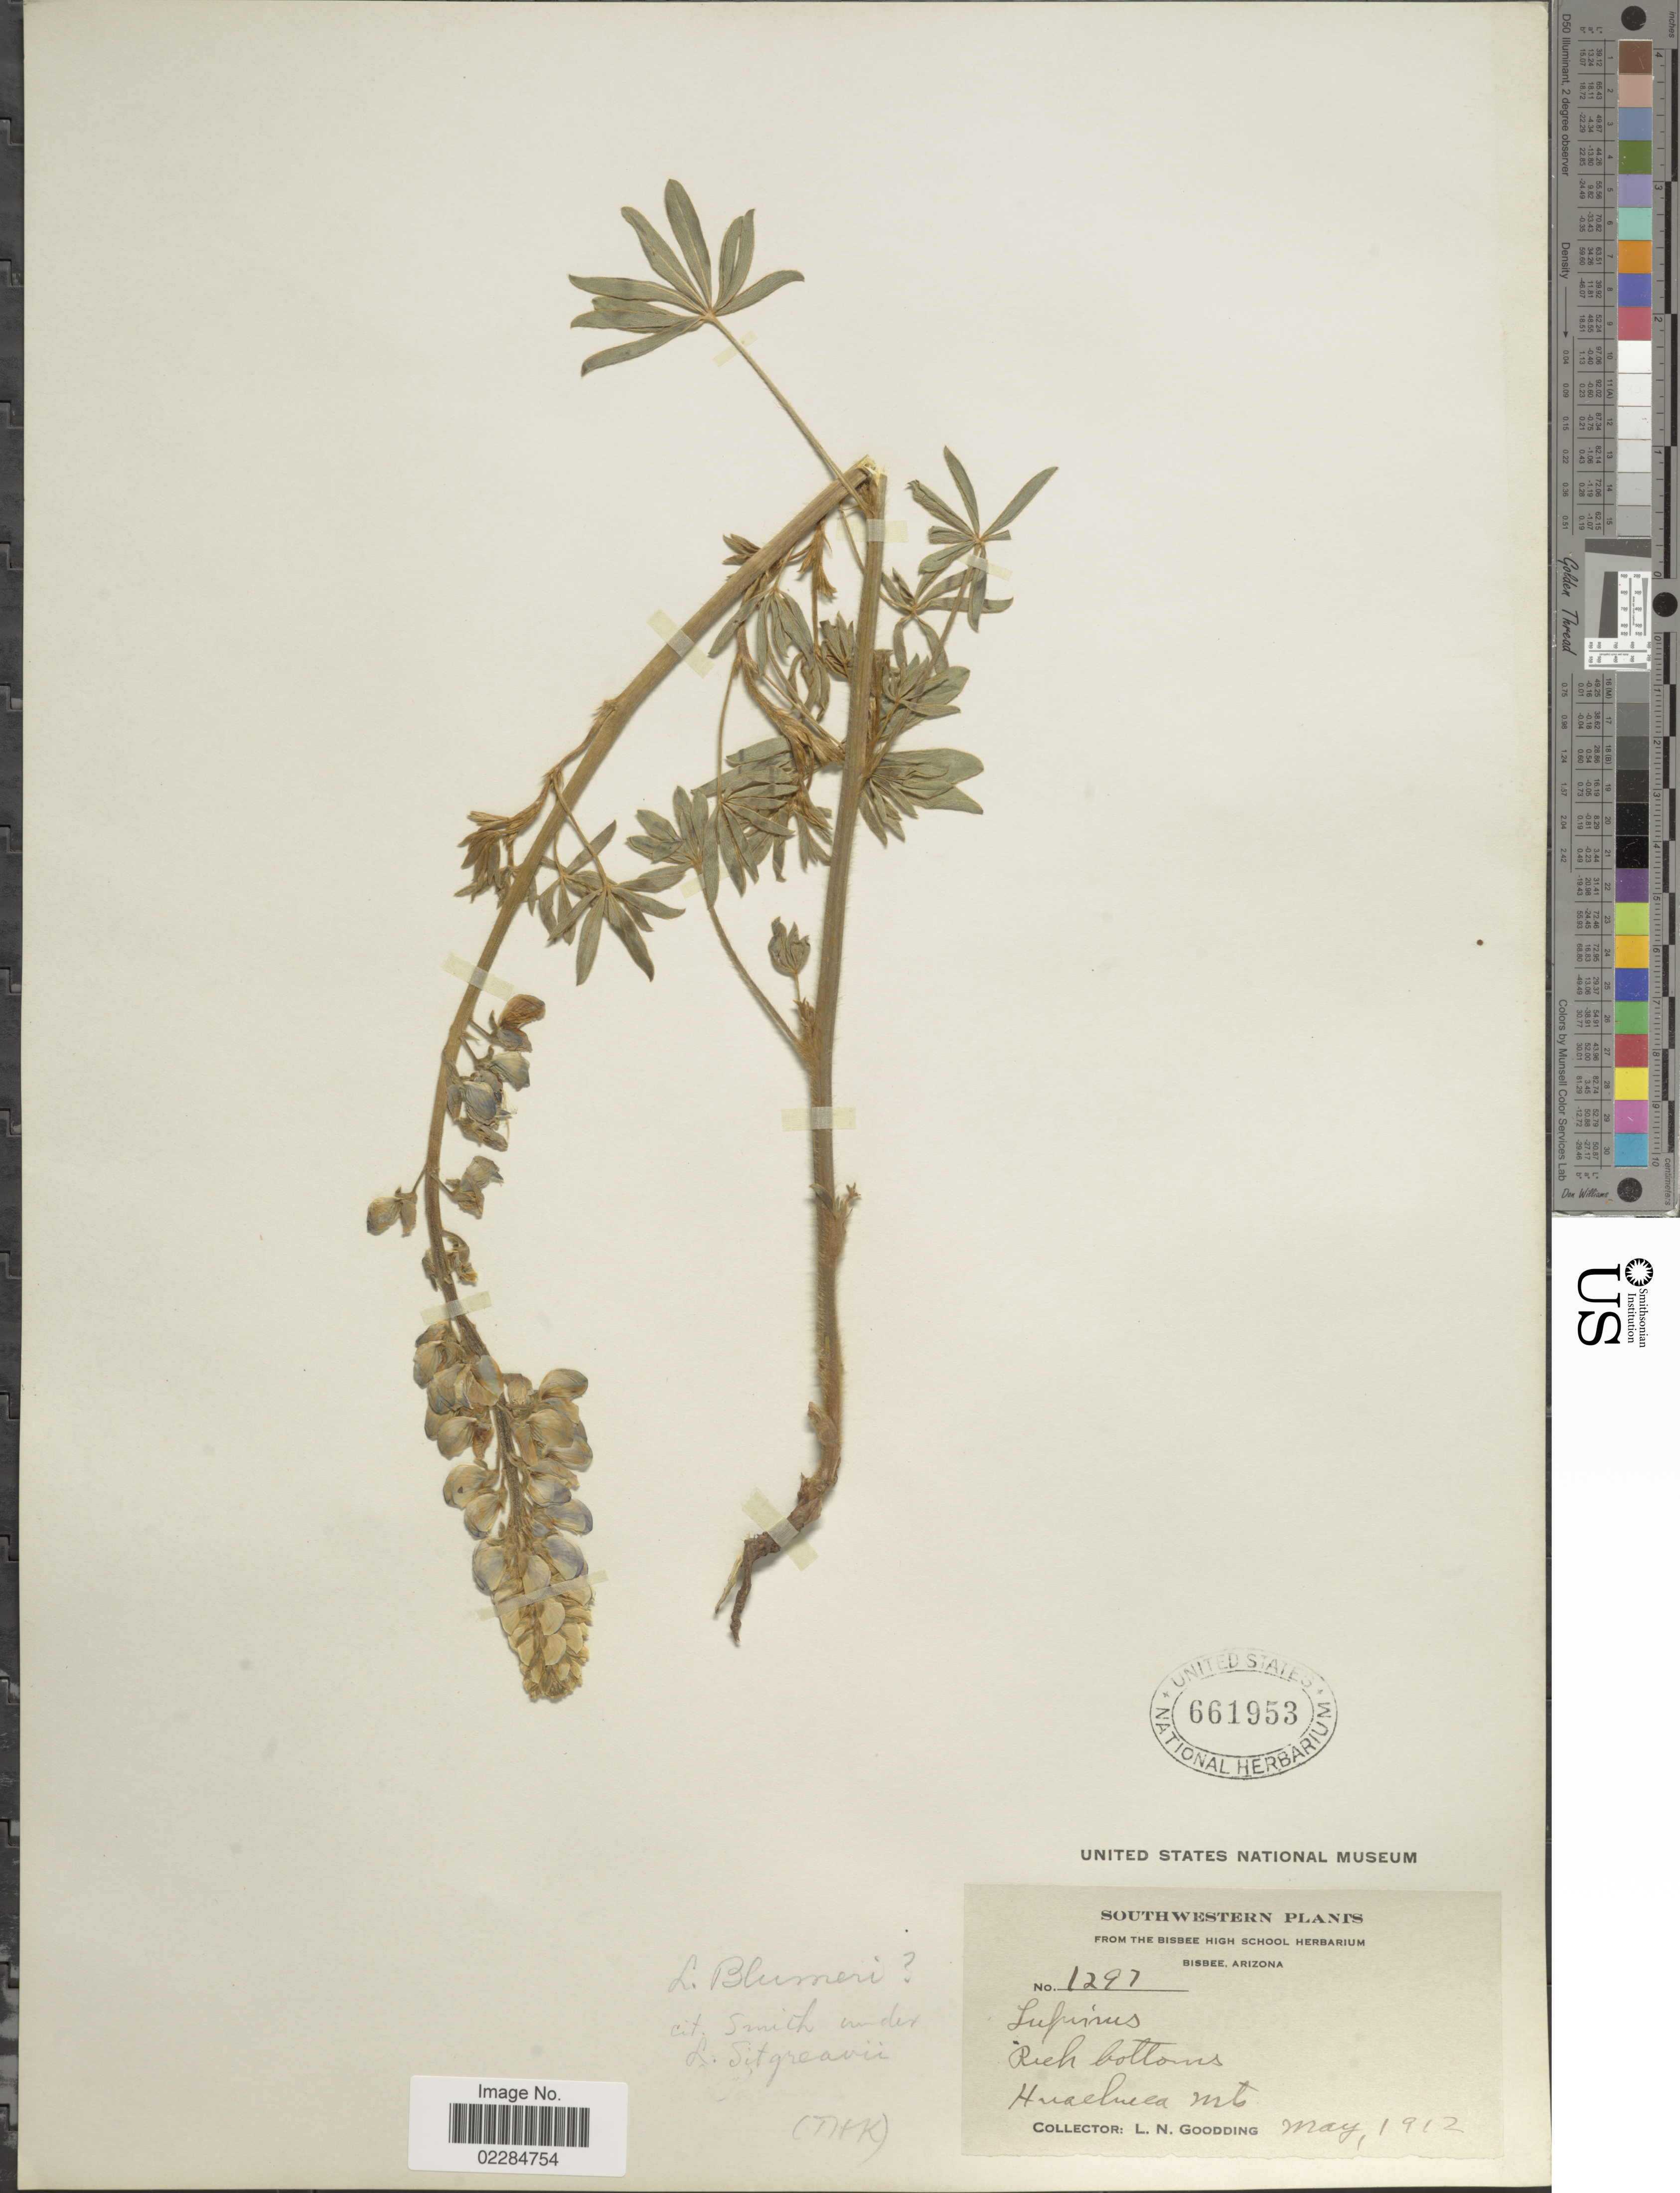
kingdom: Plantae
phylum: Tracheophyta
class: Magnoliopsida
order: Fabales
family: Fabaceae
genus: Lupinus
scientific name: Lupinus blumeri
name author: Greene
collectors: L. N. Goodding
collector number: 1297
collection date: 1912-05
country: United States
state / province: Arizona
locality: Bisbee. Huachuca Mts.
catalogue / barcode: US 661953